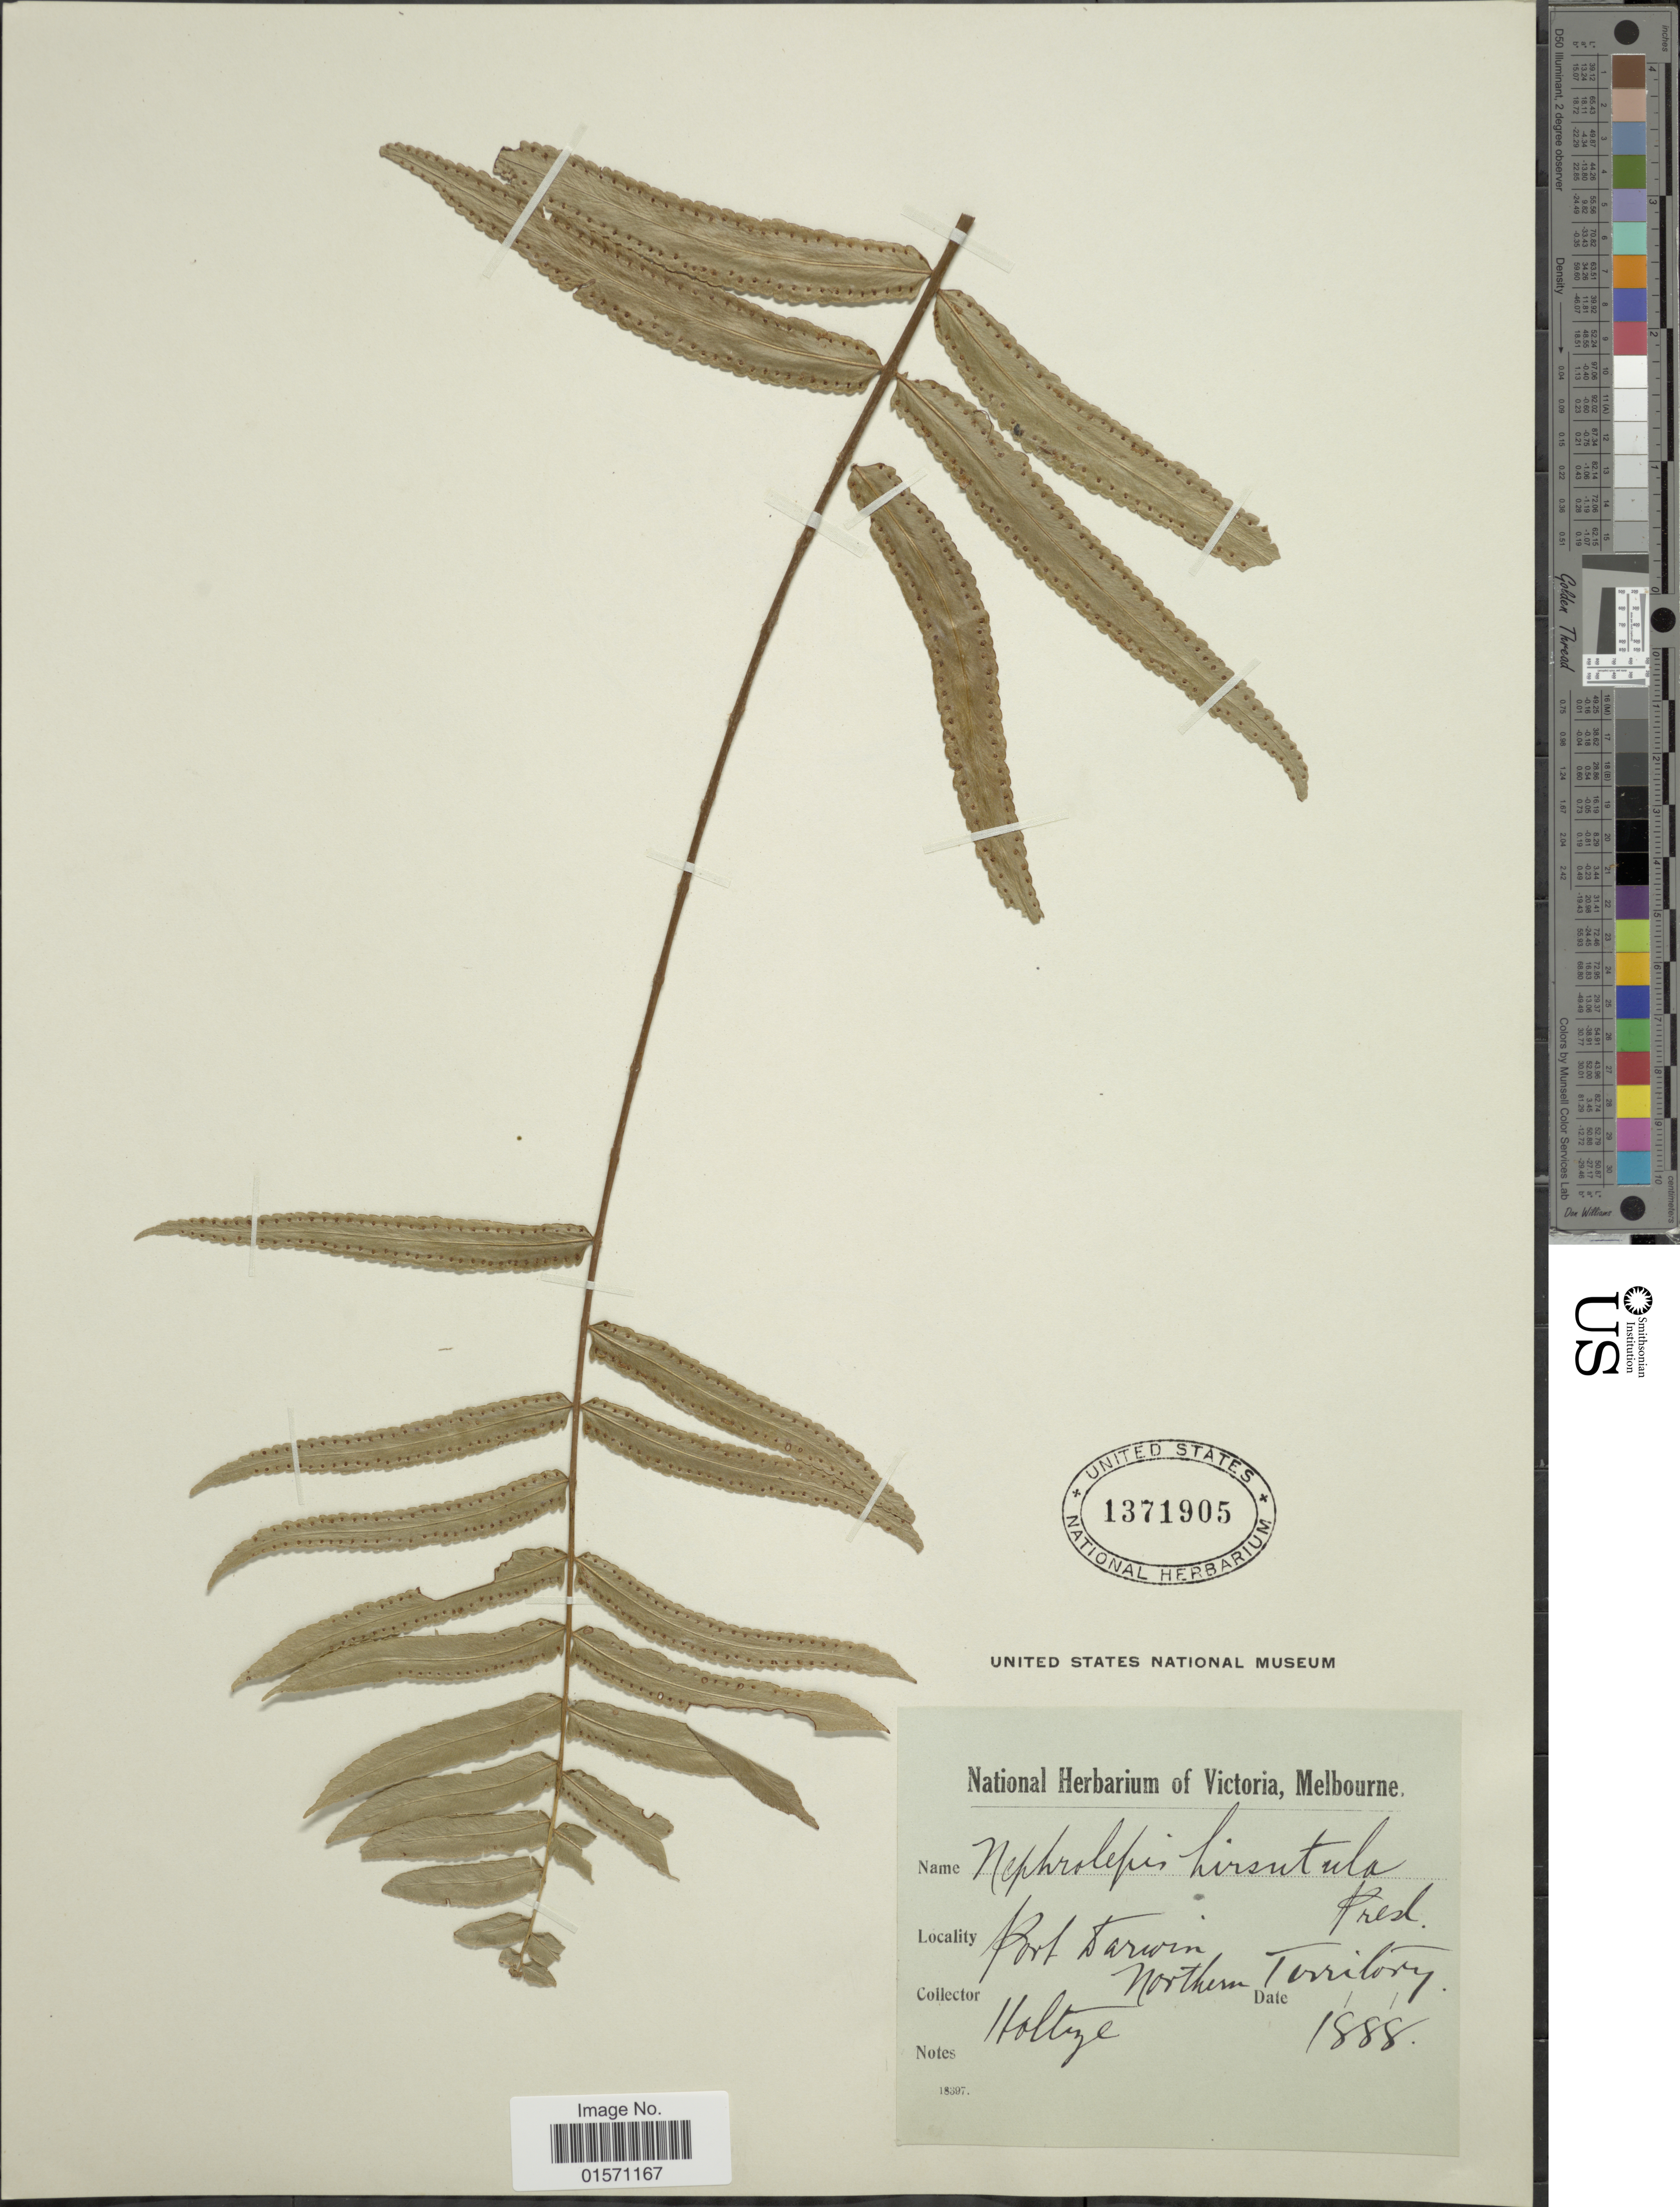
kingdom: Plantae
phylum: Tracheophyta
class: Polypodiopsida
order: Polypodiales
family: Nephrolepidaceae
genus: Nephrolepis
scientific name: Nephrolepis hirsutula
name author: (G. Forst.) C. Presl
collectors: Holtze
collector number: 18397?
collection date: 1888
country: Australia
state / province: Northern Territory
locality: Port Darwin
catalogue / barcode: US 1371905